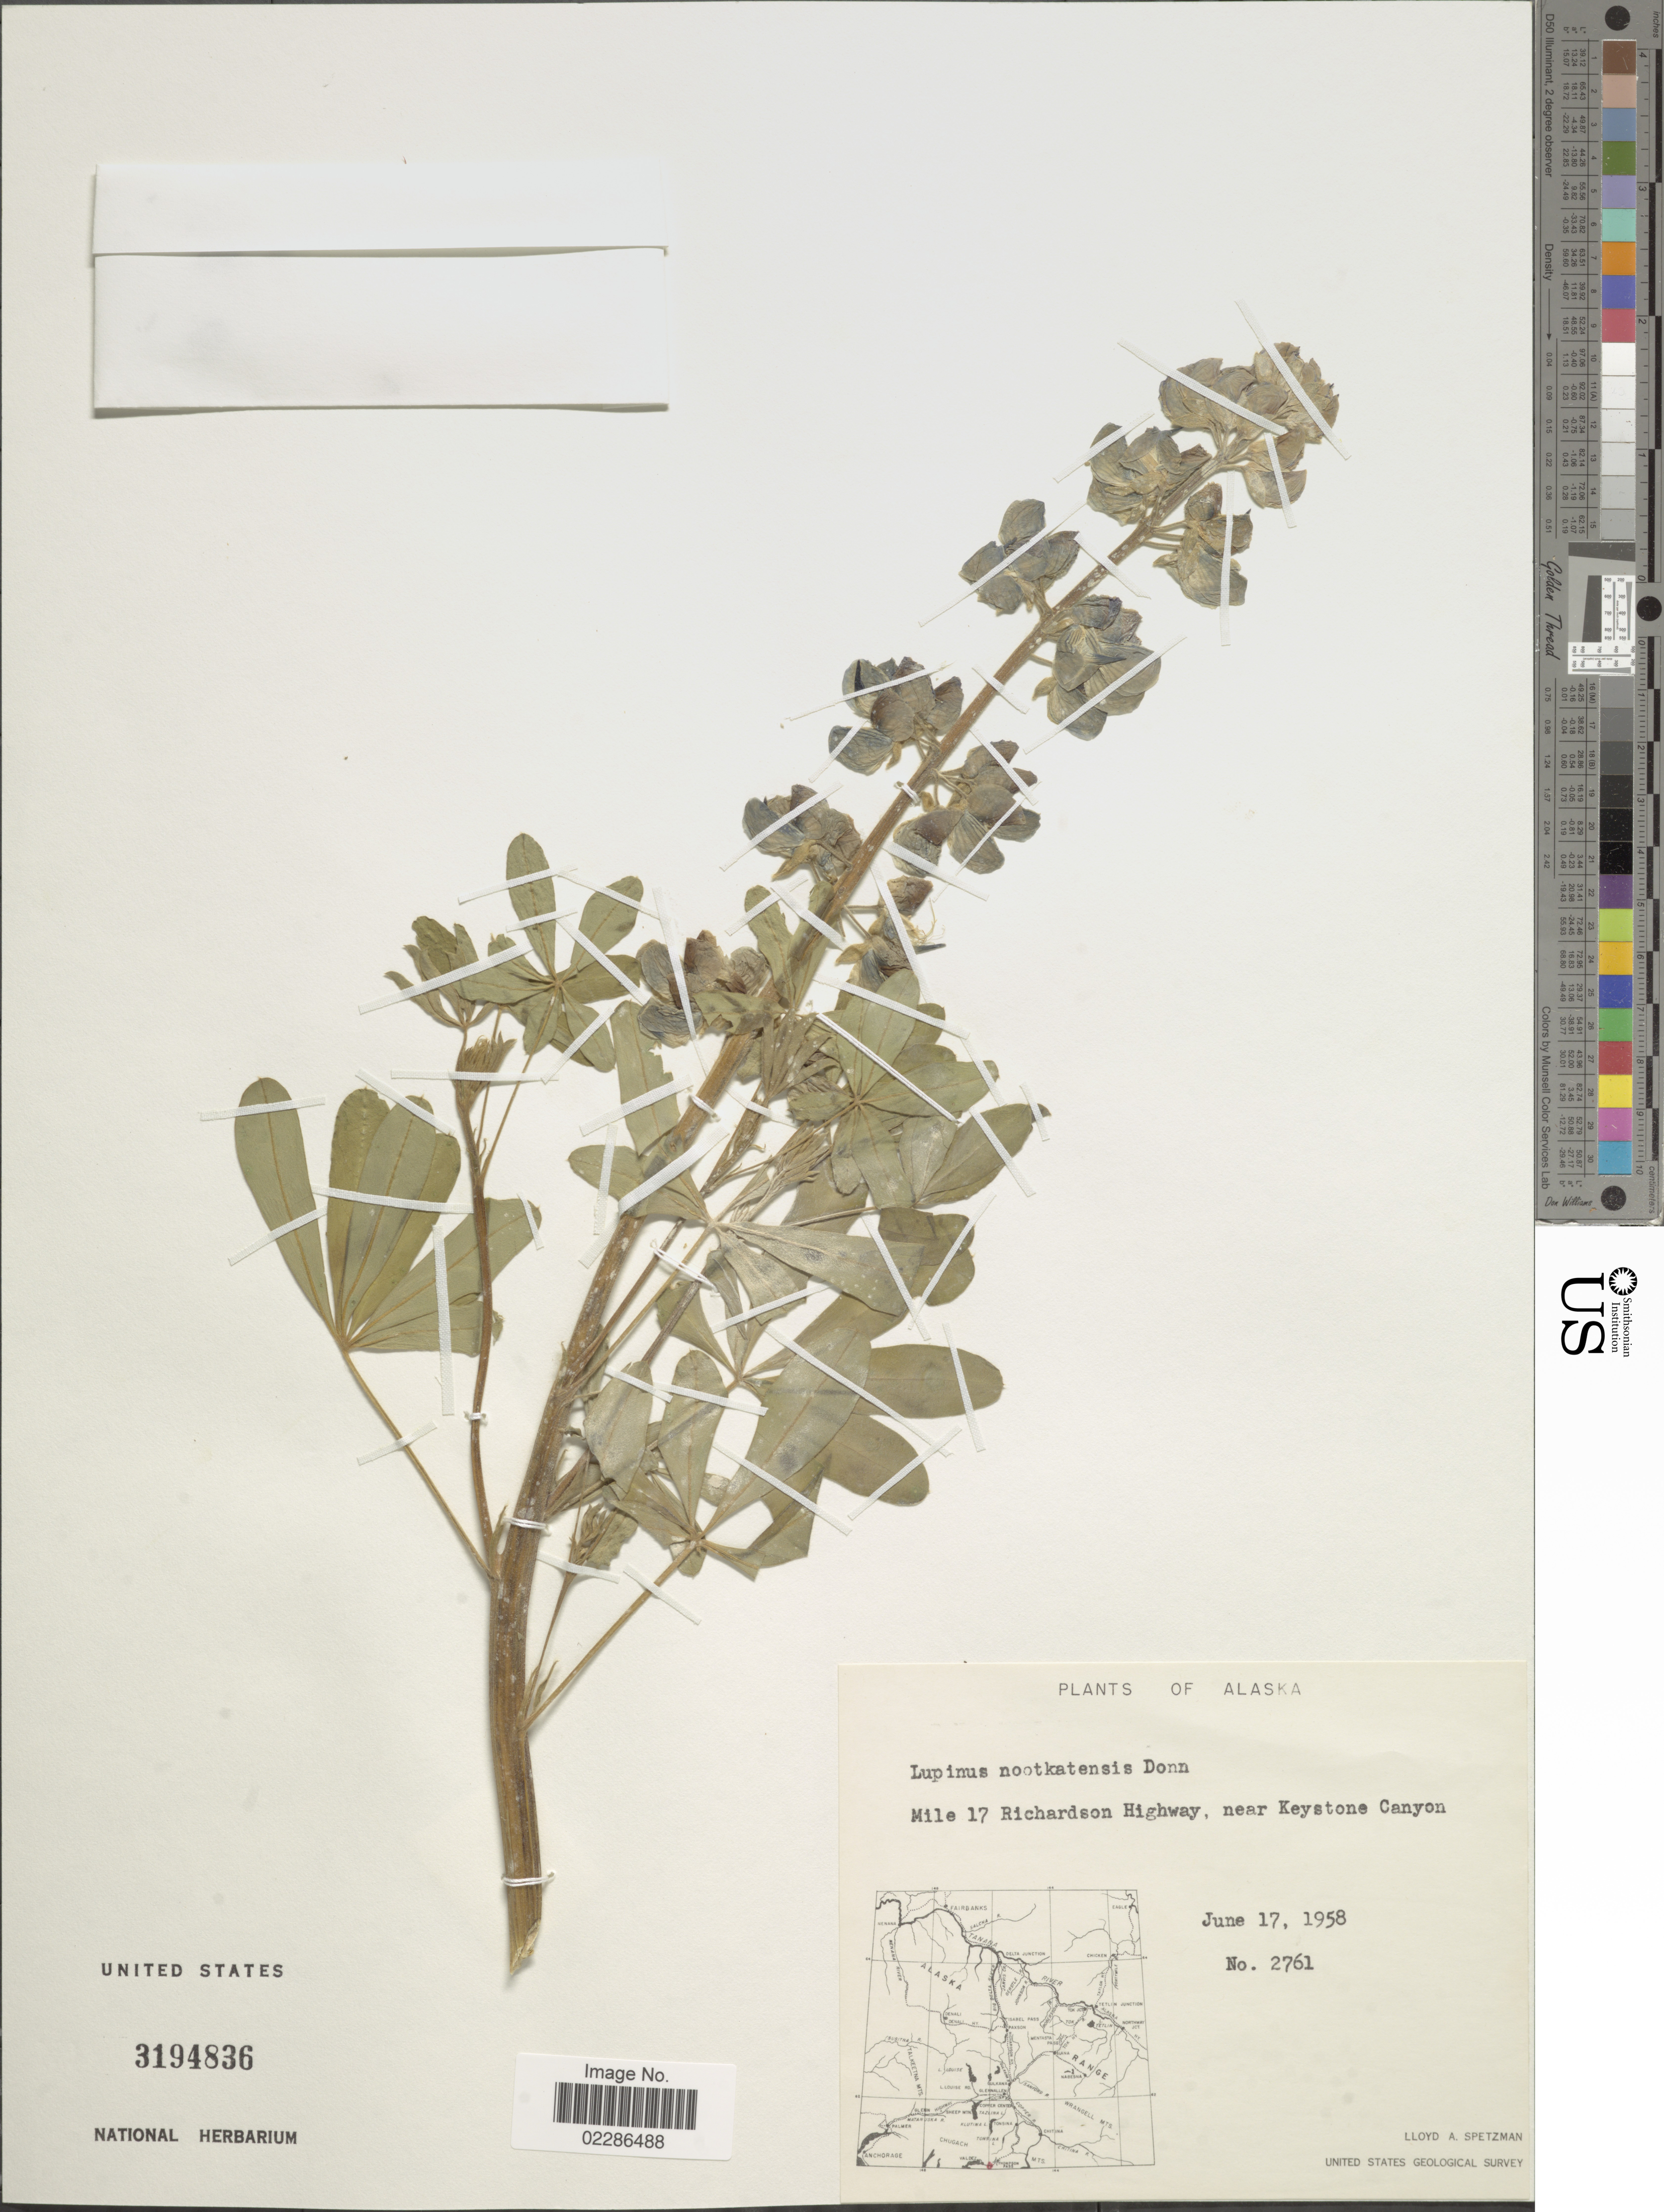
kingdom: Plantae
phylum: Tracheophyta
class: Magnoliopsida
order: Fabales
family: Fabaceae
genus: Lupinus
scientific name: Lupinus nootkatensis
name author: Donn ex Sims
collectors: L. Spetzman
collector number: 2761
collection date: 1958-06-17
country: United States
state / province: Alaska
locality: Mile 17 Richardson Highway, near Keystone Canyon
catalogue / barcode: US 3194836